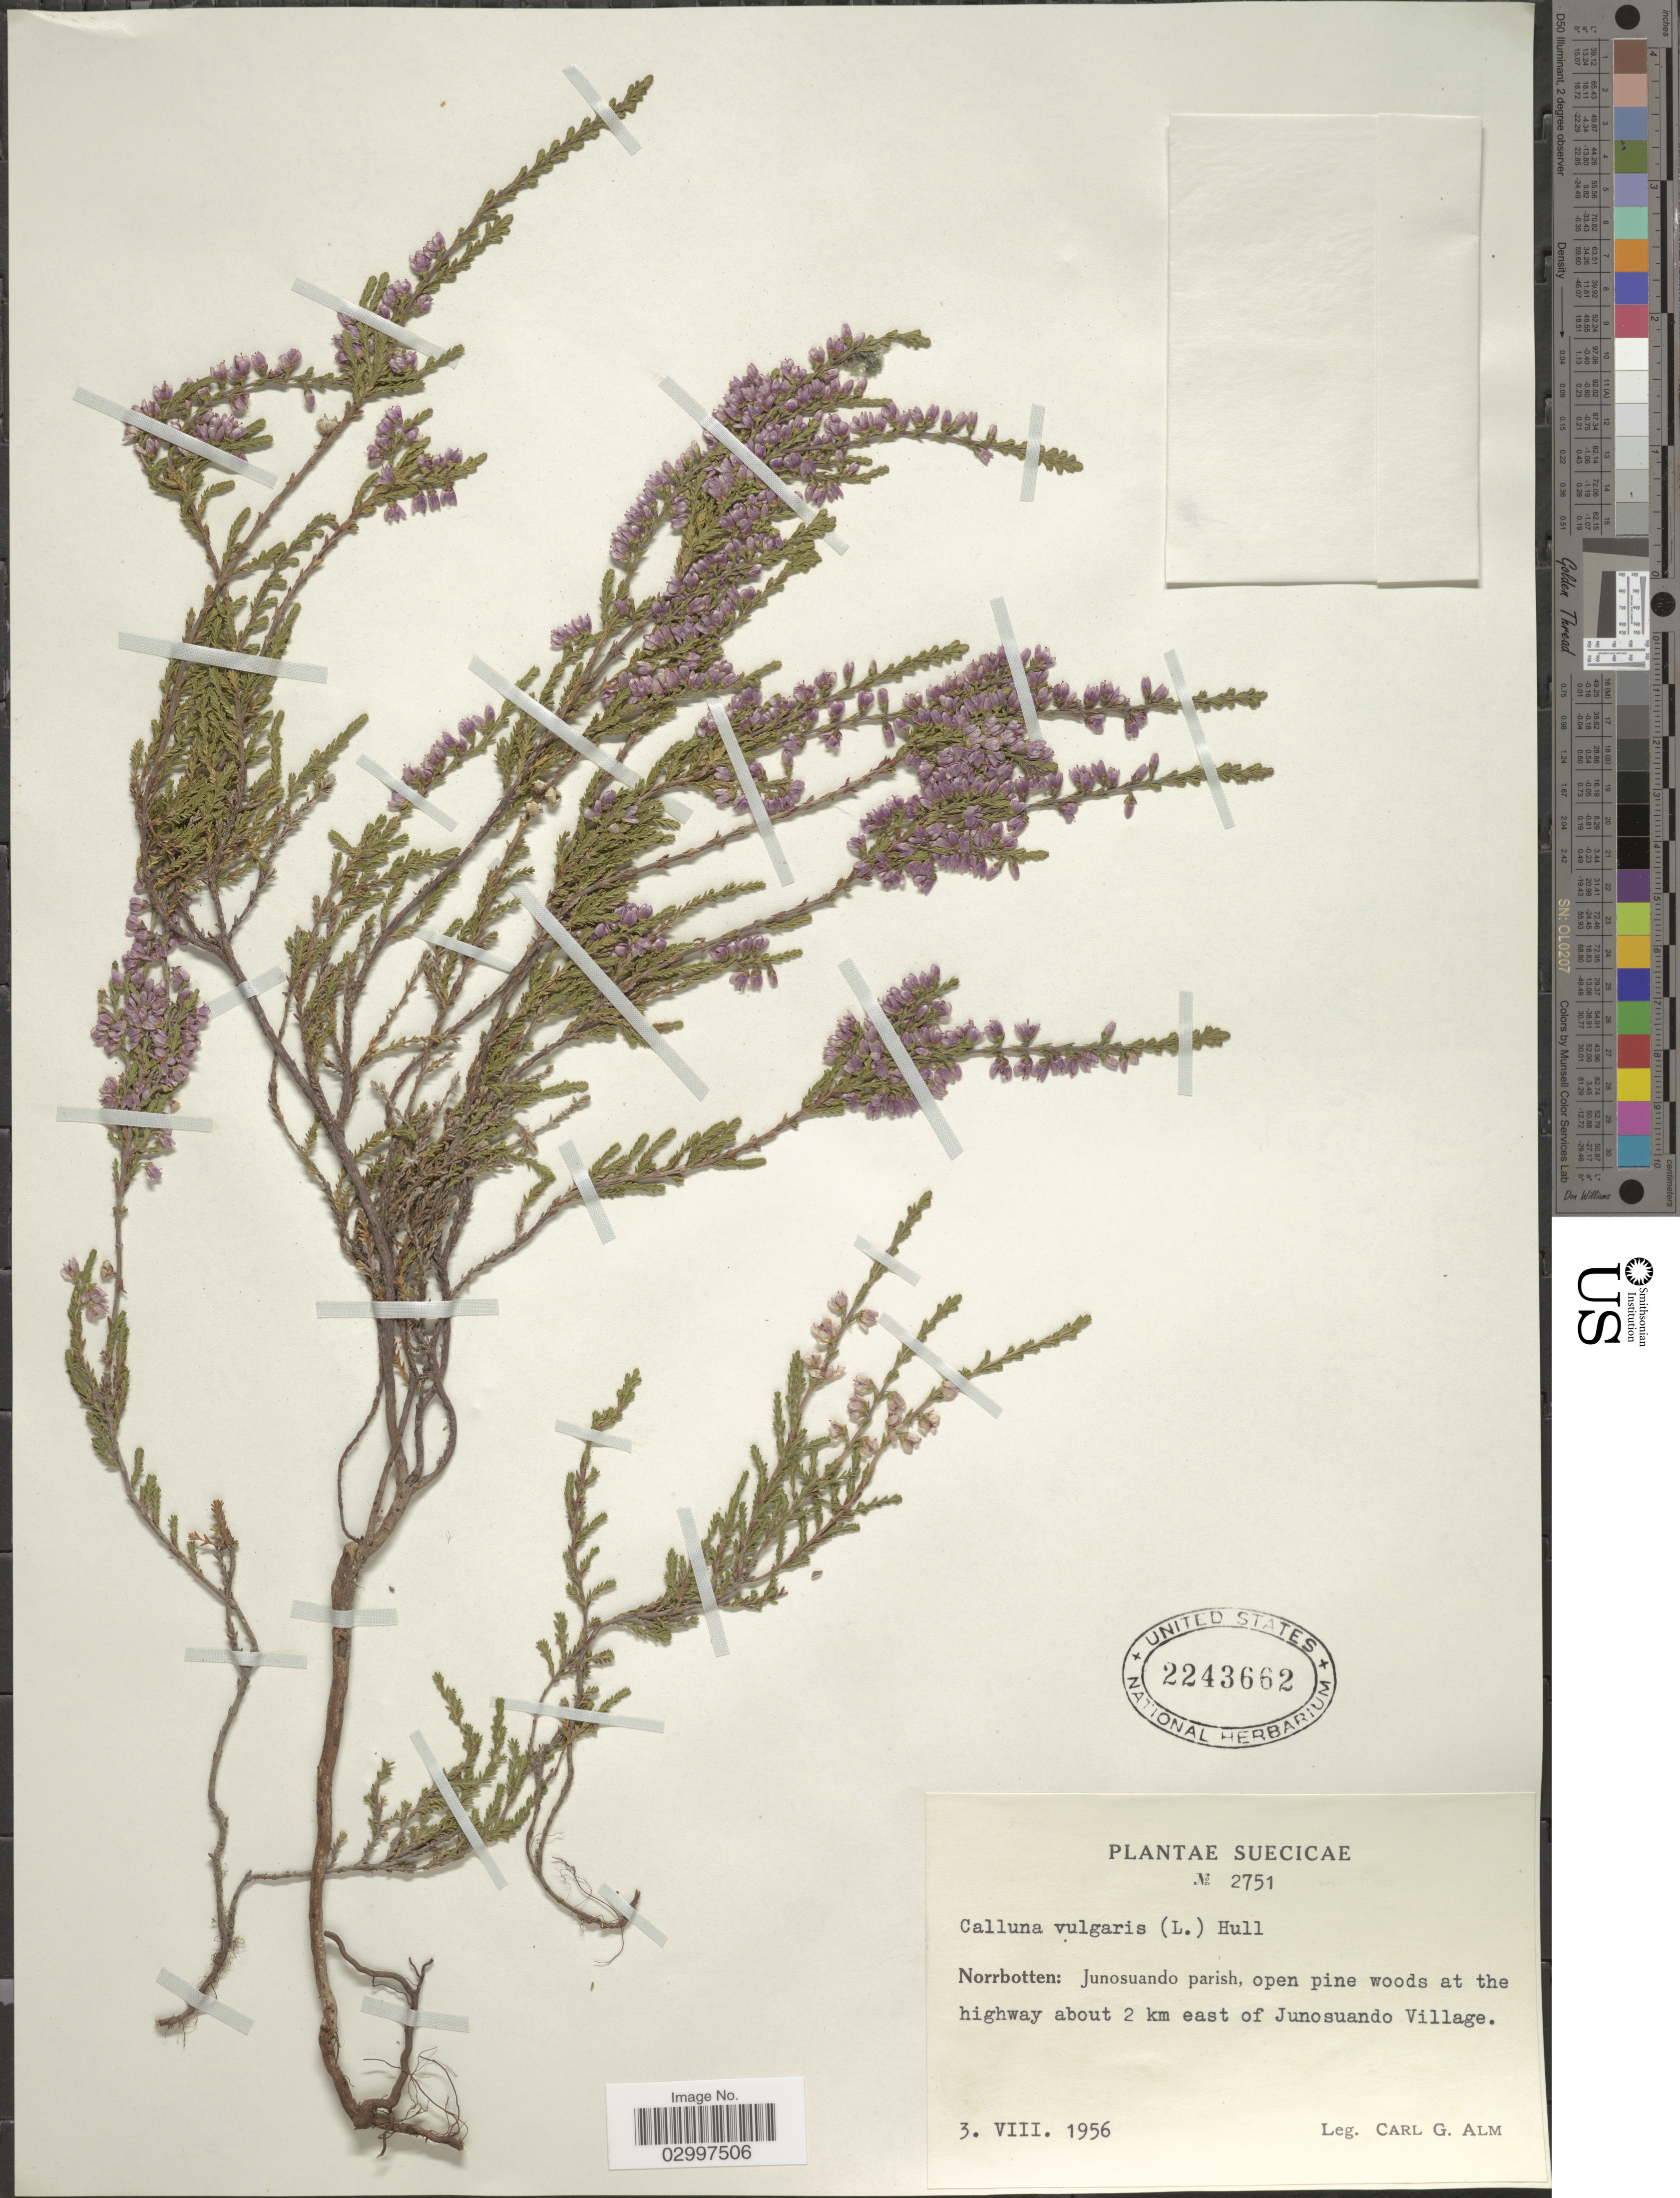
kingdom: Plantae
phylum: Tracheophyta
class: Magnoliopsida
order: Ericales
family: Ericaceae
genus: Calluna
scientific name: Calluna vulgaris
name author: (L.) Hull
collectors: C. G. Alm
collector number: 2751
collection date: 1956-08-03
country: Sweden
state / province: Norrbotten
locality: Norrbotten: Junosuando parish, open wide woods at the highway about 2 km east of Junosuando Village.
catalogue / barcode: US 2243662